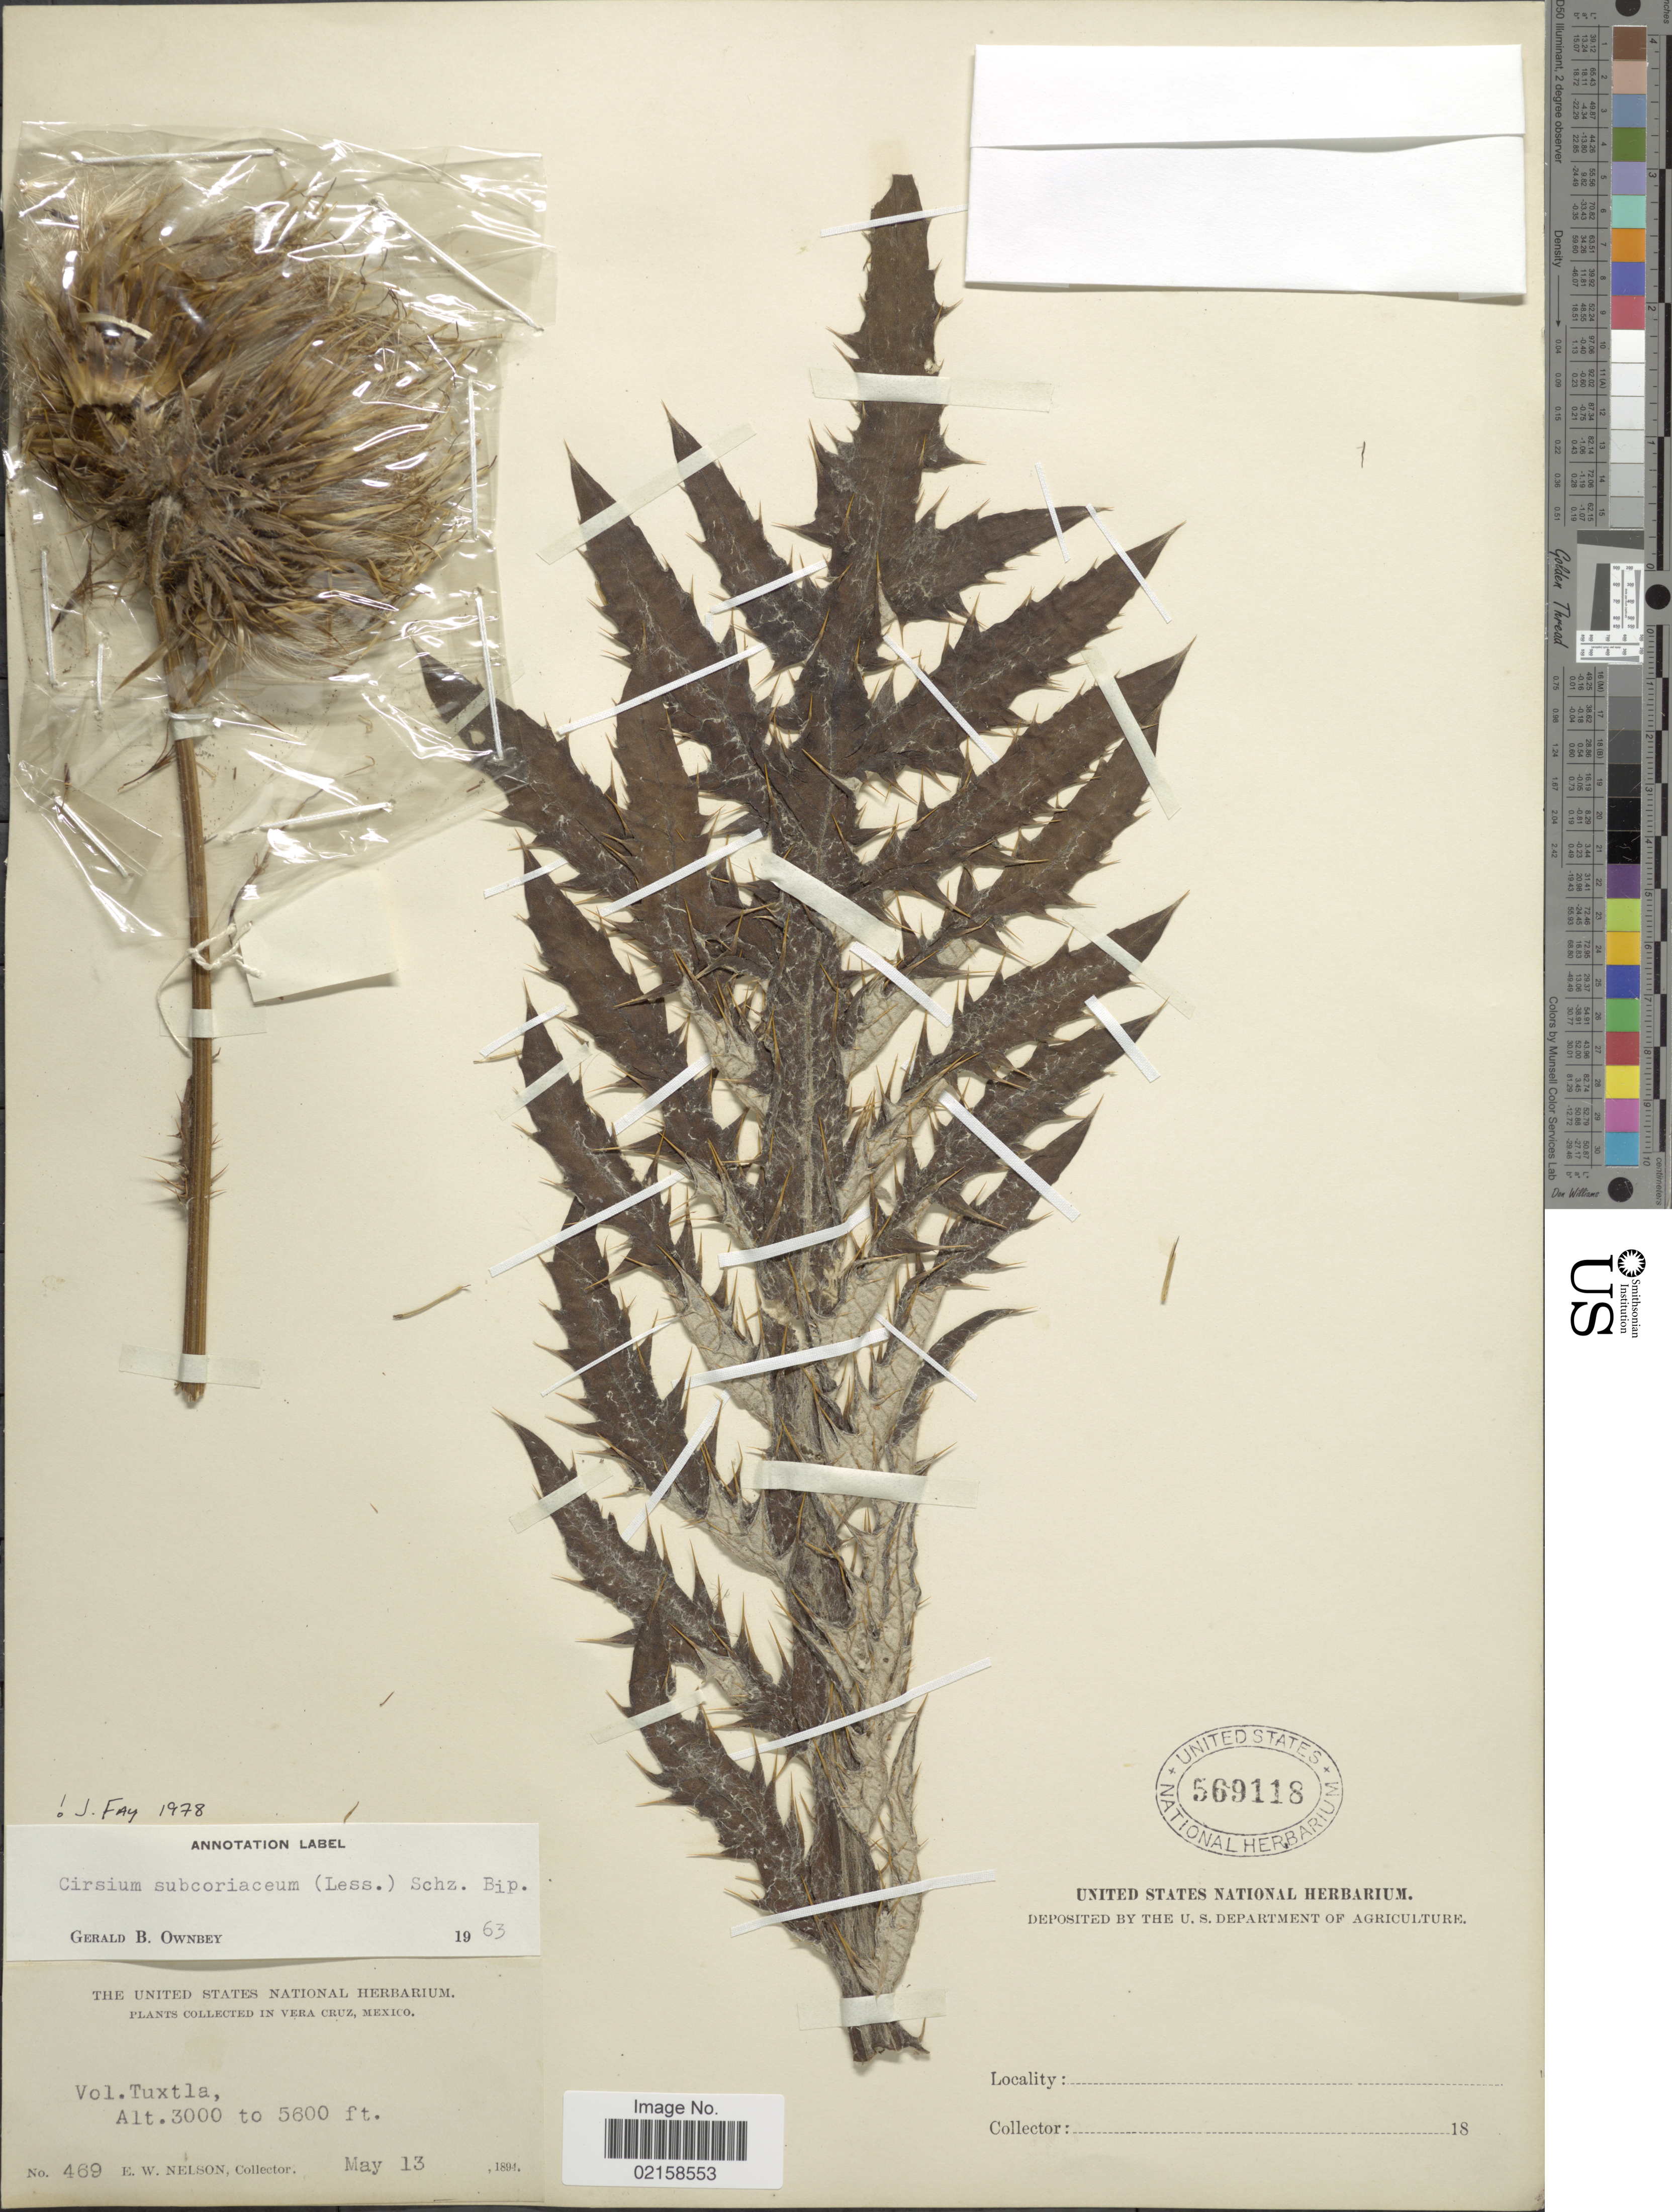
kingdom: Plantae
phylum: Tracheophyta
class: Magnoliopsida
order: Asterales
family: Asteraceae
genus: Cirsium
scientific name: Cirsium subcoriaceum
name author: (Less.) Sch. Bip.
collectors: E. W. Nelson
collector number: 469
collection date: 1894-05-13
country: Mexico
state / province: Veracruz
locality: Vo. Tuxtla.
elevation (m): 914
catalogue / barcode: US 569118